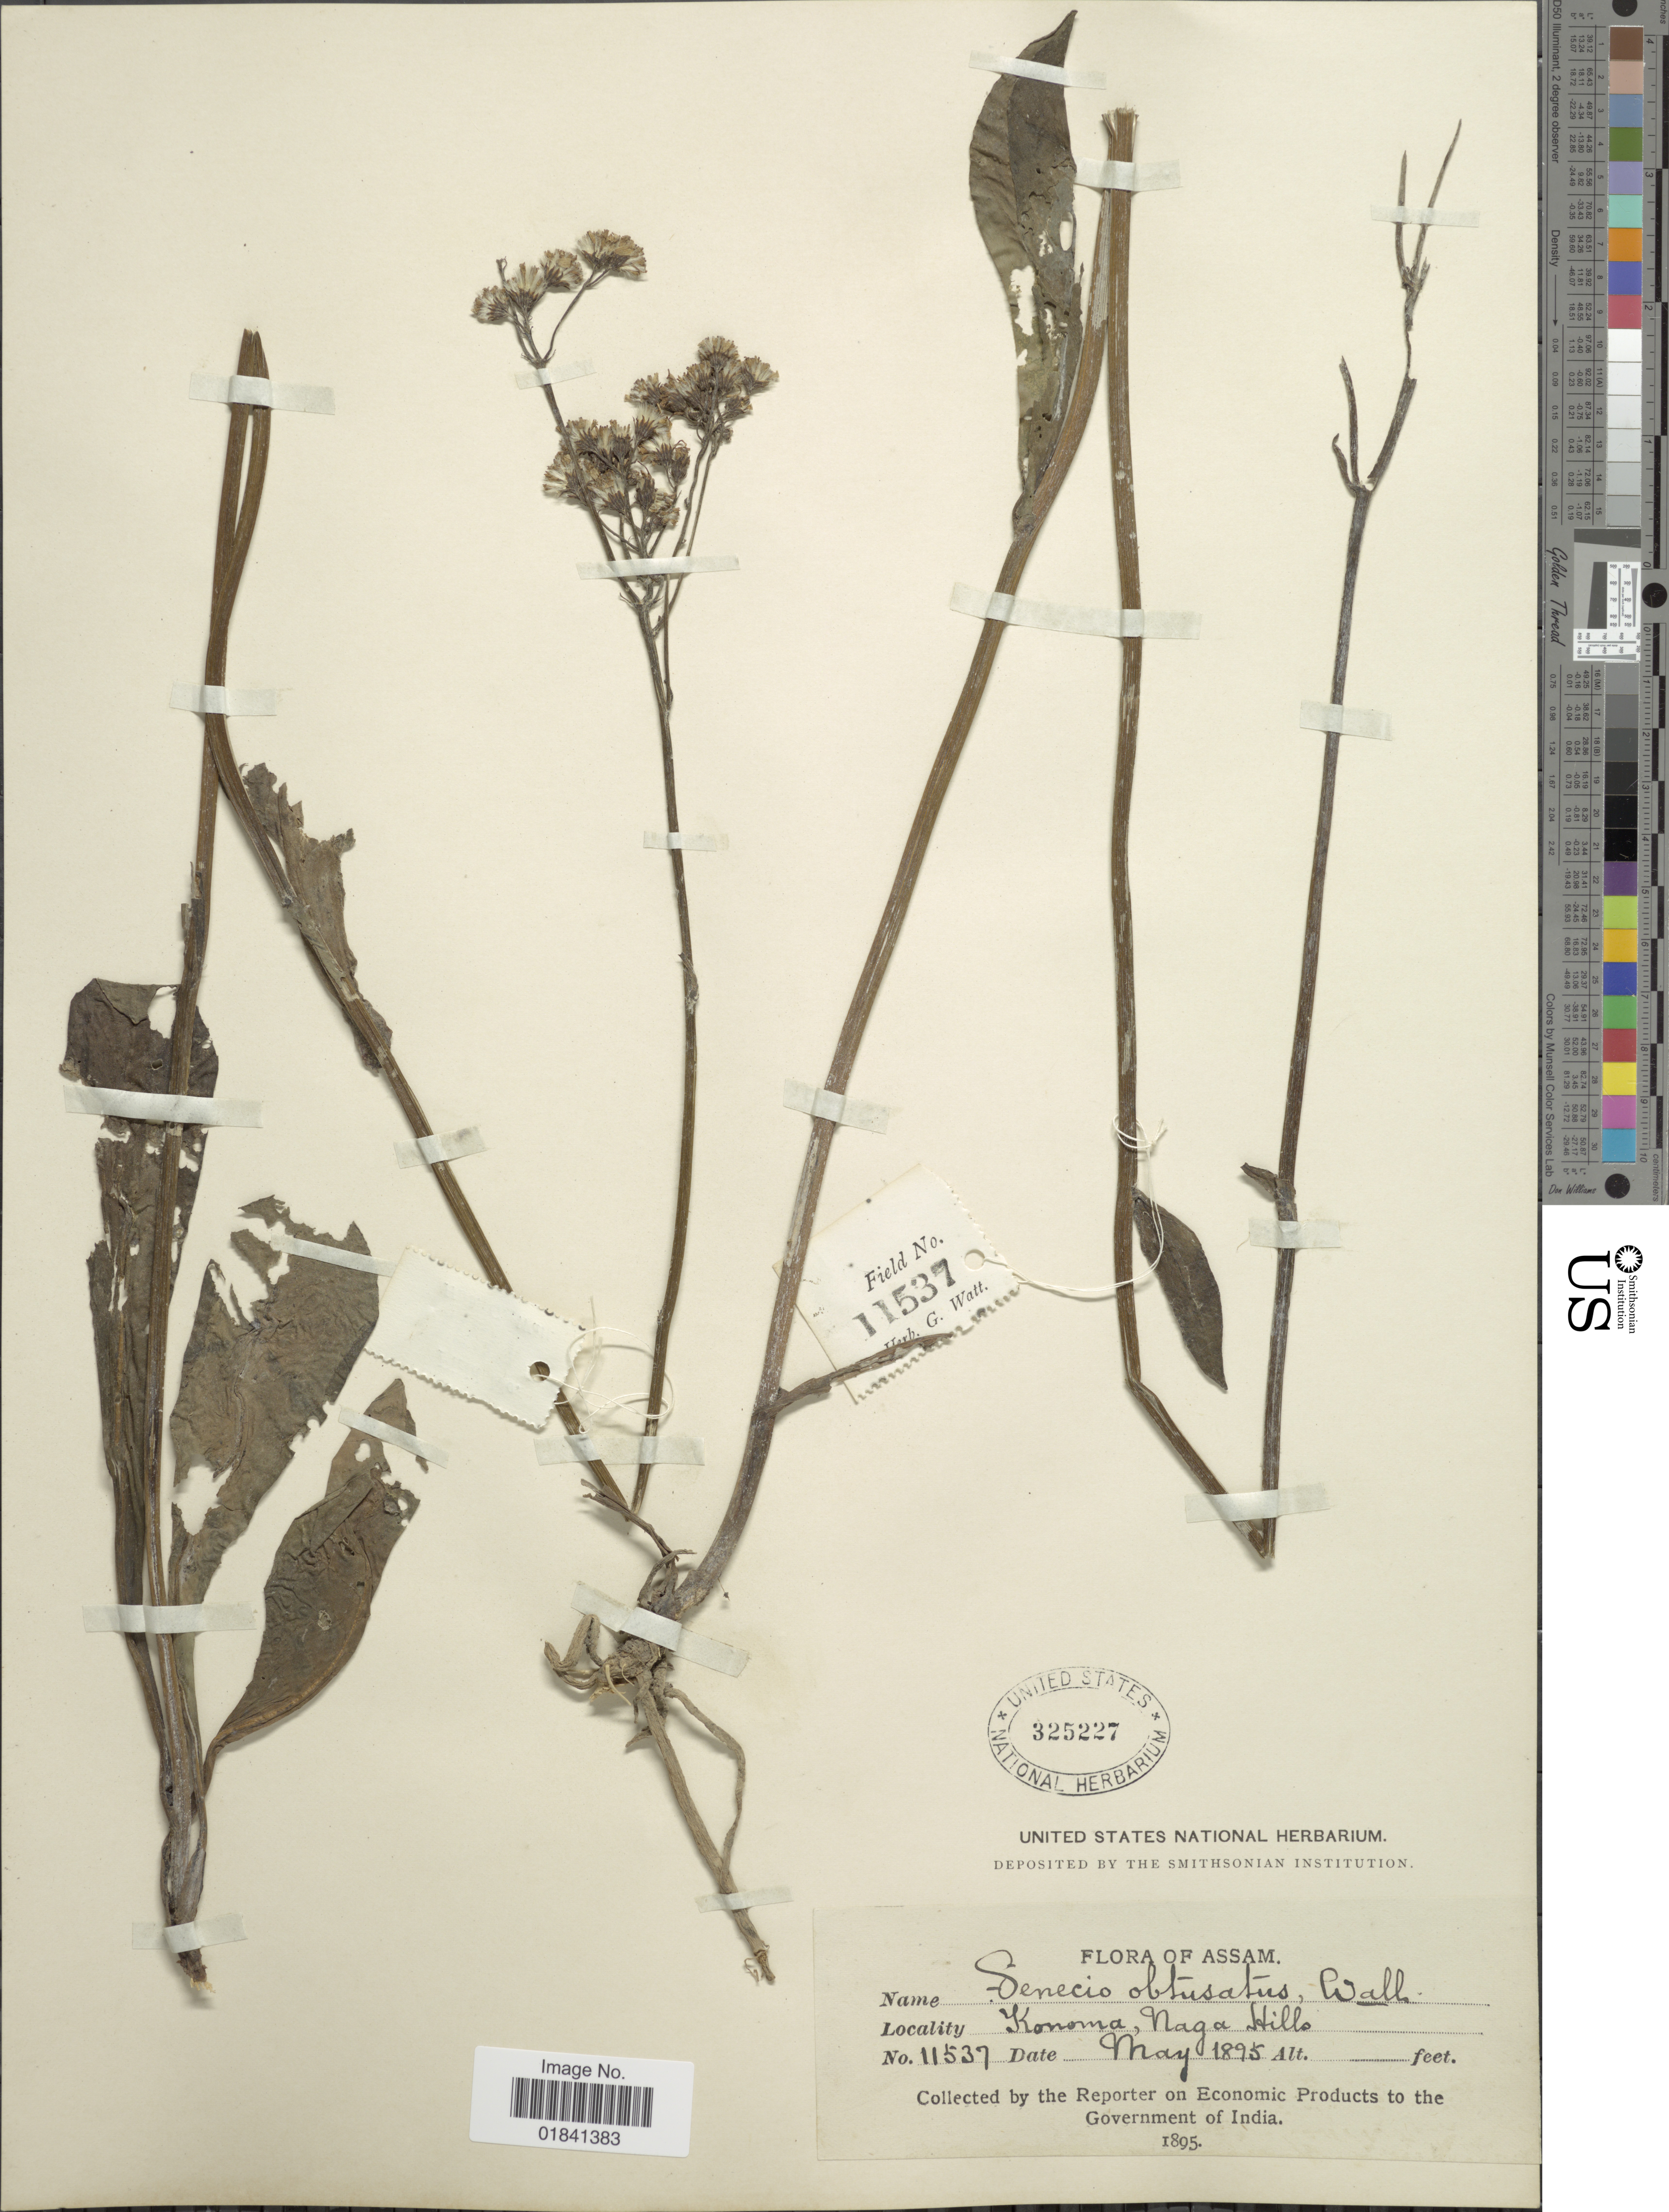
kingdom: Plantae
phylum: Tracheophyta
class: Magnoliopsida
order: Asterales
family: Asteraceae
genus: Senecio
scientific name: Senecio obtusatus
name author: Banks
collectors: G. Reporter on Economic Products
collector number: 11537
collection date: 1895-05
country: India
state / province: Nagaland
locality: Konoma, Naga Hills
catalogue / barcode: US 325227